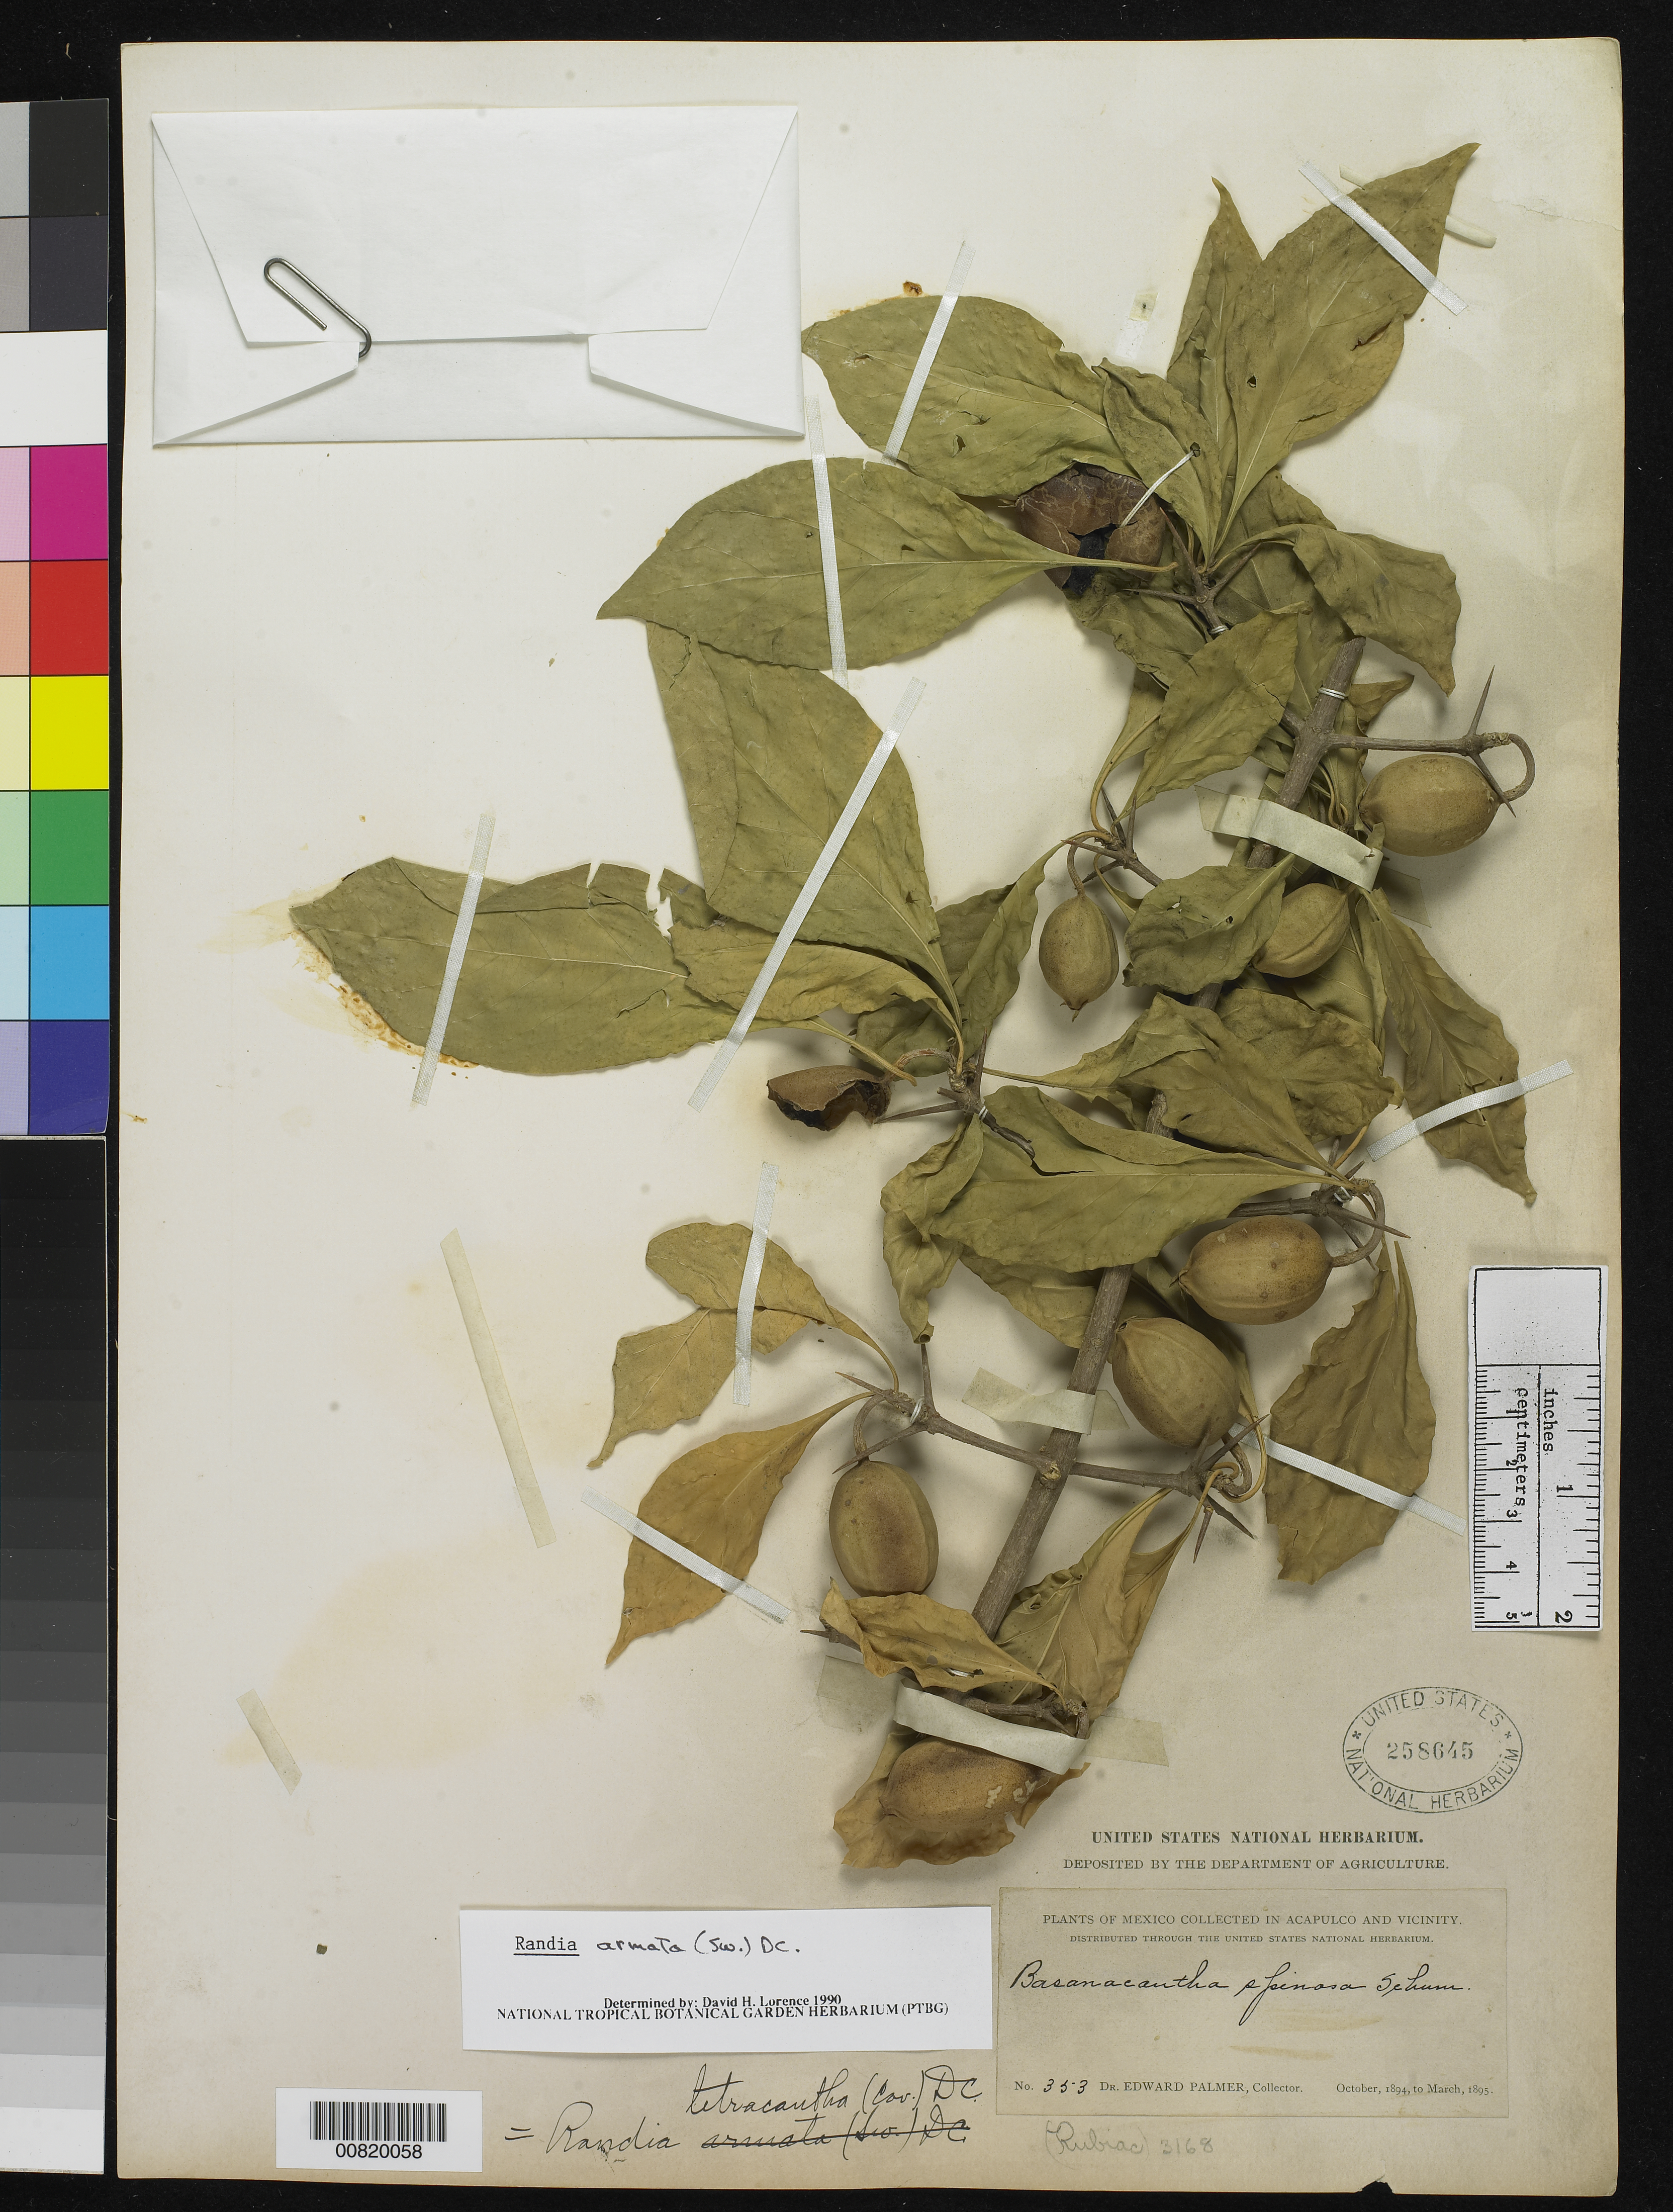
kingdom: Plantae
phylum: Tracheophyta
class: Magnoliopsida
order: Gentianales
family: Rubiaceae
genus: Randia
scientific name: Randia armata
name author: (Sw.) DC.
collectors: E. Palmer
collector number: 353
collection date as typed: Oct 1894 to -- Mar 1895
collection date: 1894-10/1895-03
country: Mexico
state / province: Guerrero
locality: Acapulco, Guerrero and vicinity.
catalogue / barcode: US 258645